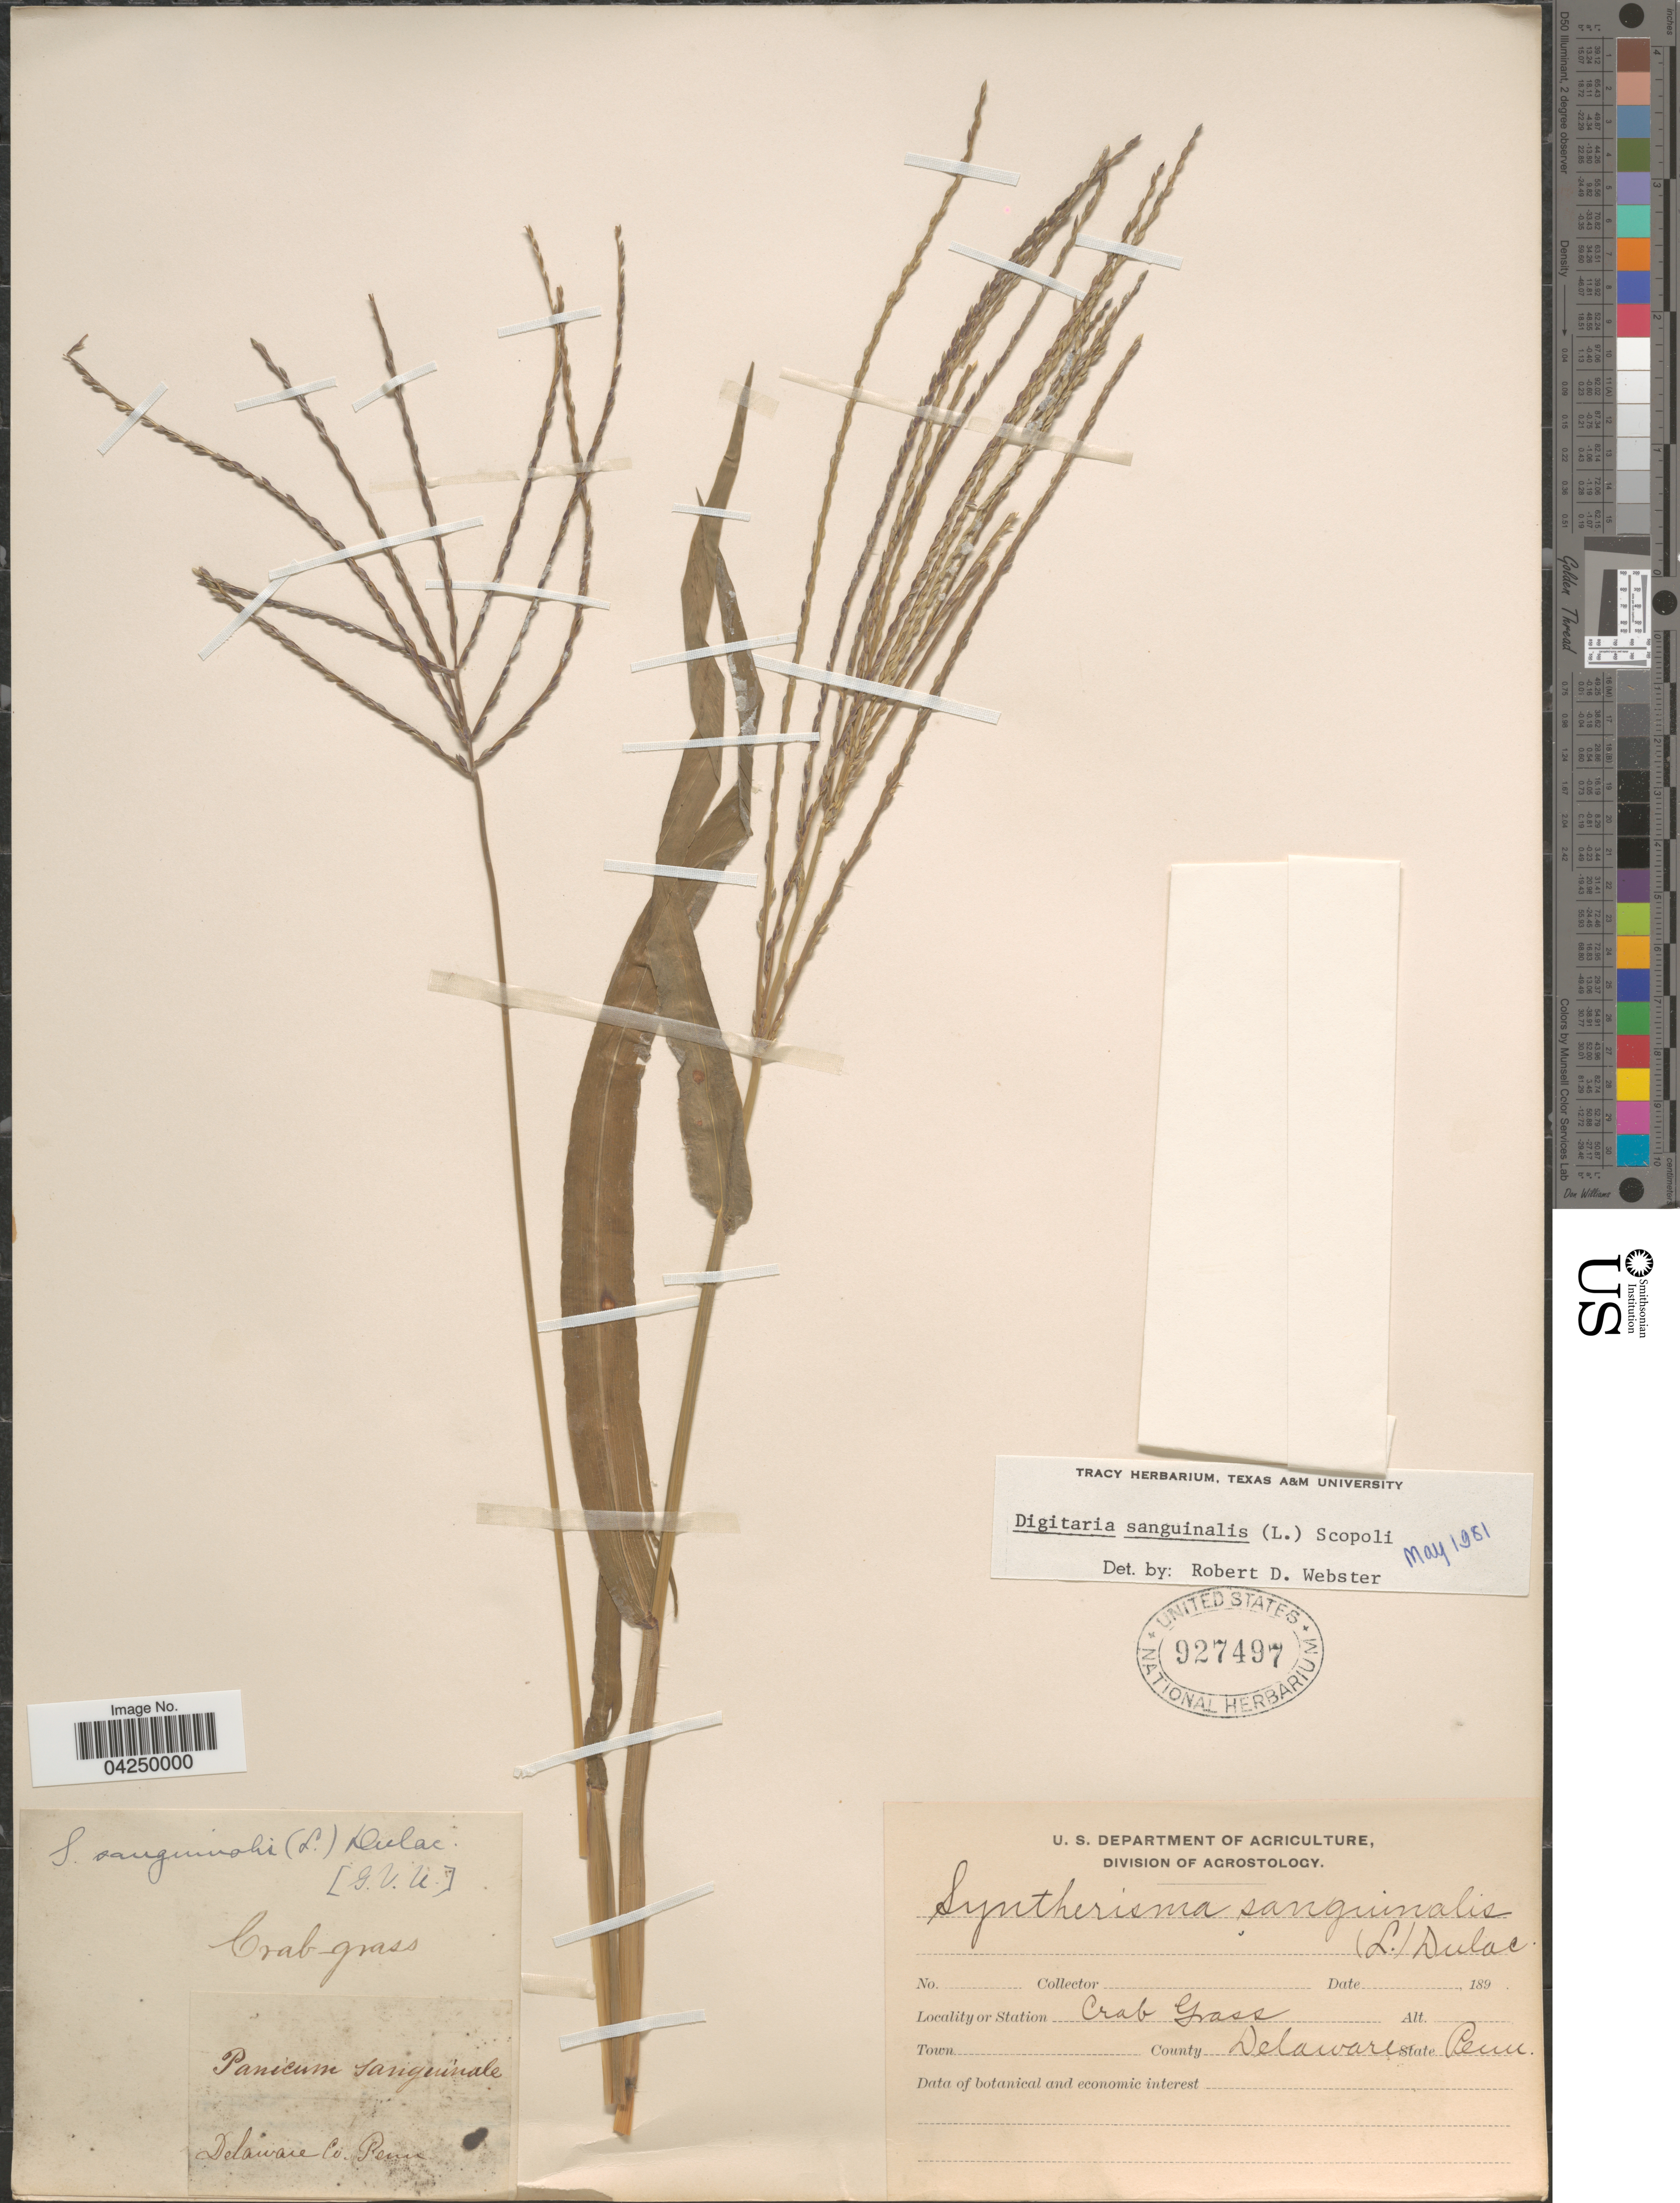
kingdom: Plantae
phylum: Tracheophyta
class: Liliopsida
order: Poales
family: Poaceae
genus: Digitaria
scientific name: Digitaria sanguinalis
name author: (L.) Scop.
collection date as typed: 189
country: United States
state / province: Pennsylvania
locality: Delaware Co.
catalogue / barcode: US 927497